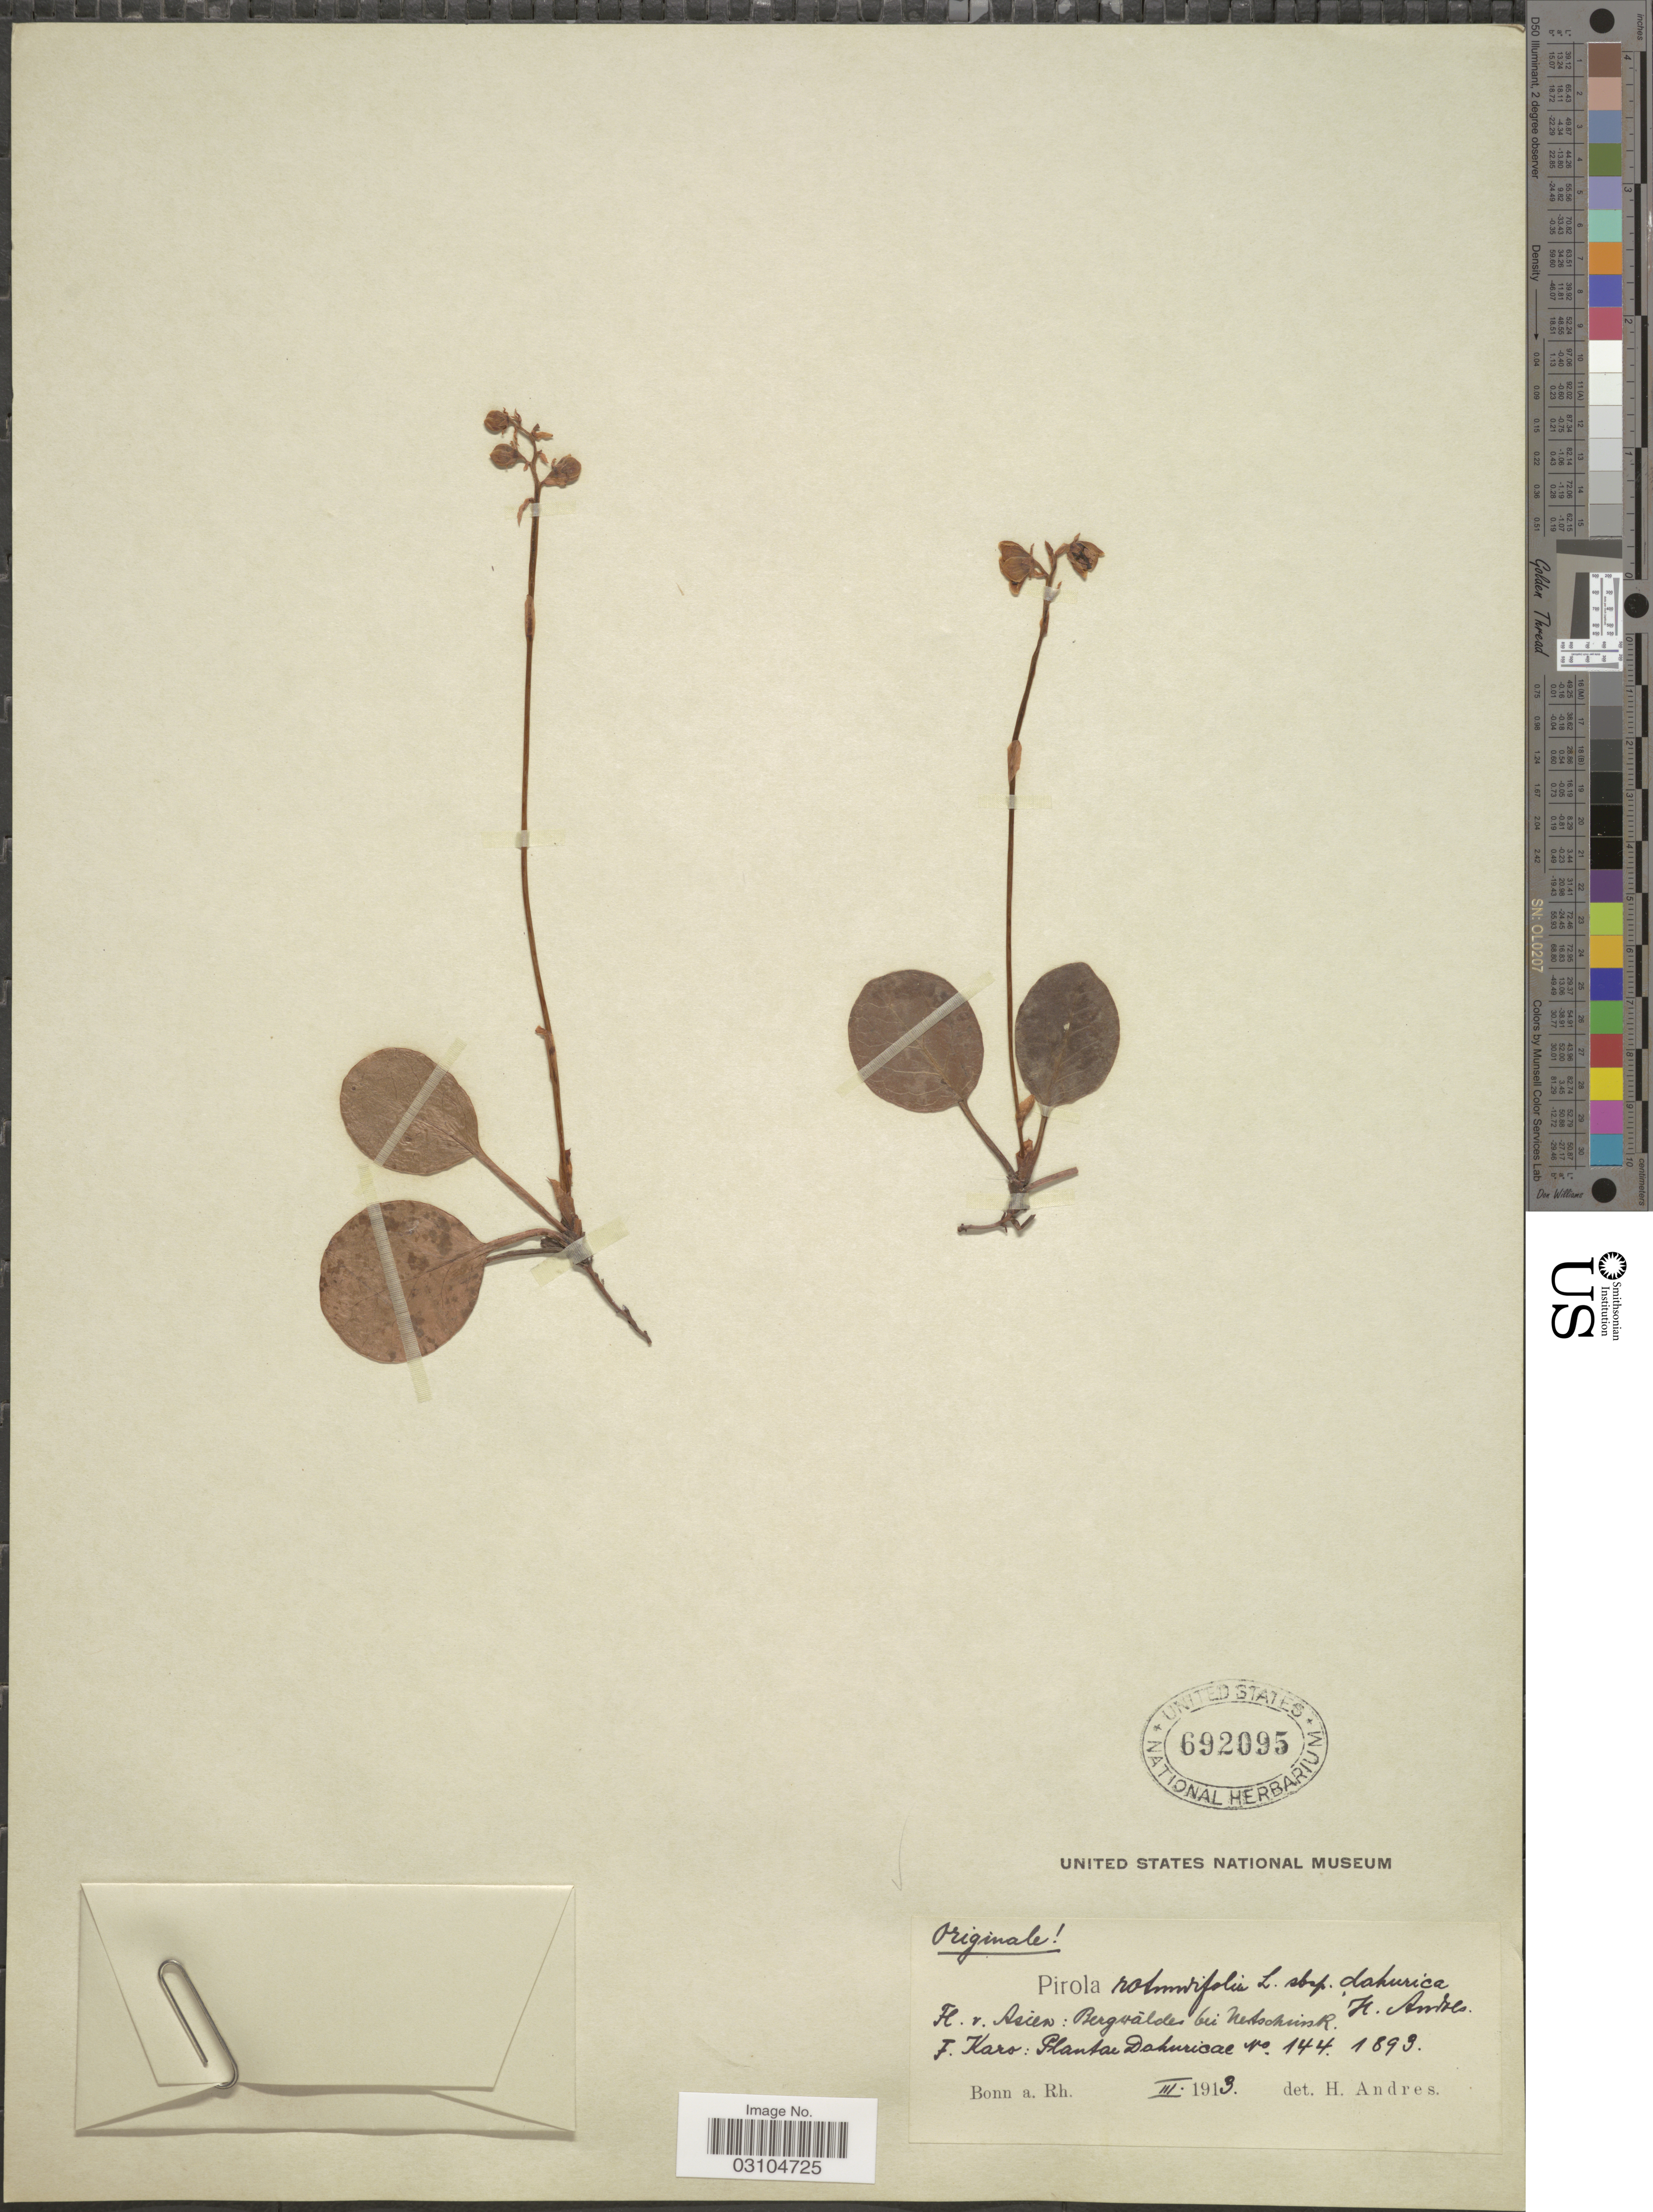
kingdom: Plantae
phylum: Tracheophyta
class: Magnoliopsida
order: Ericales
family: Ericaceae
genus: Pyrola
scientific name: Pyrola rotundifolia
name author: L.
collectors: F. Karo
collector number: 144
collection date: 1893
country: Russian Federation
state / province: Zabaykalsky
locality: Asien: Bergwäldes bei Nertschinsk. Plantae Dahuraicae.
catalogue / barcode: US 692095